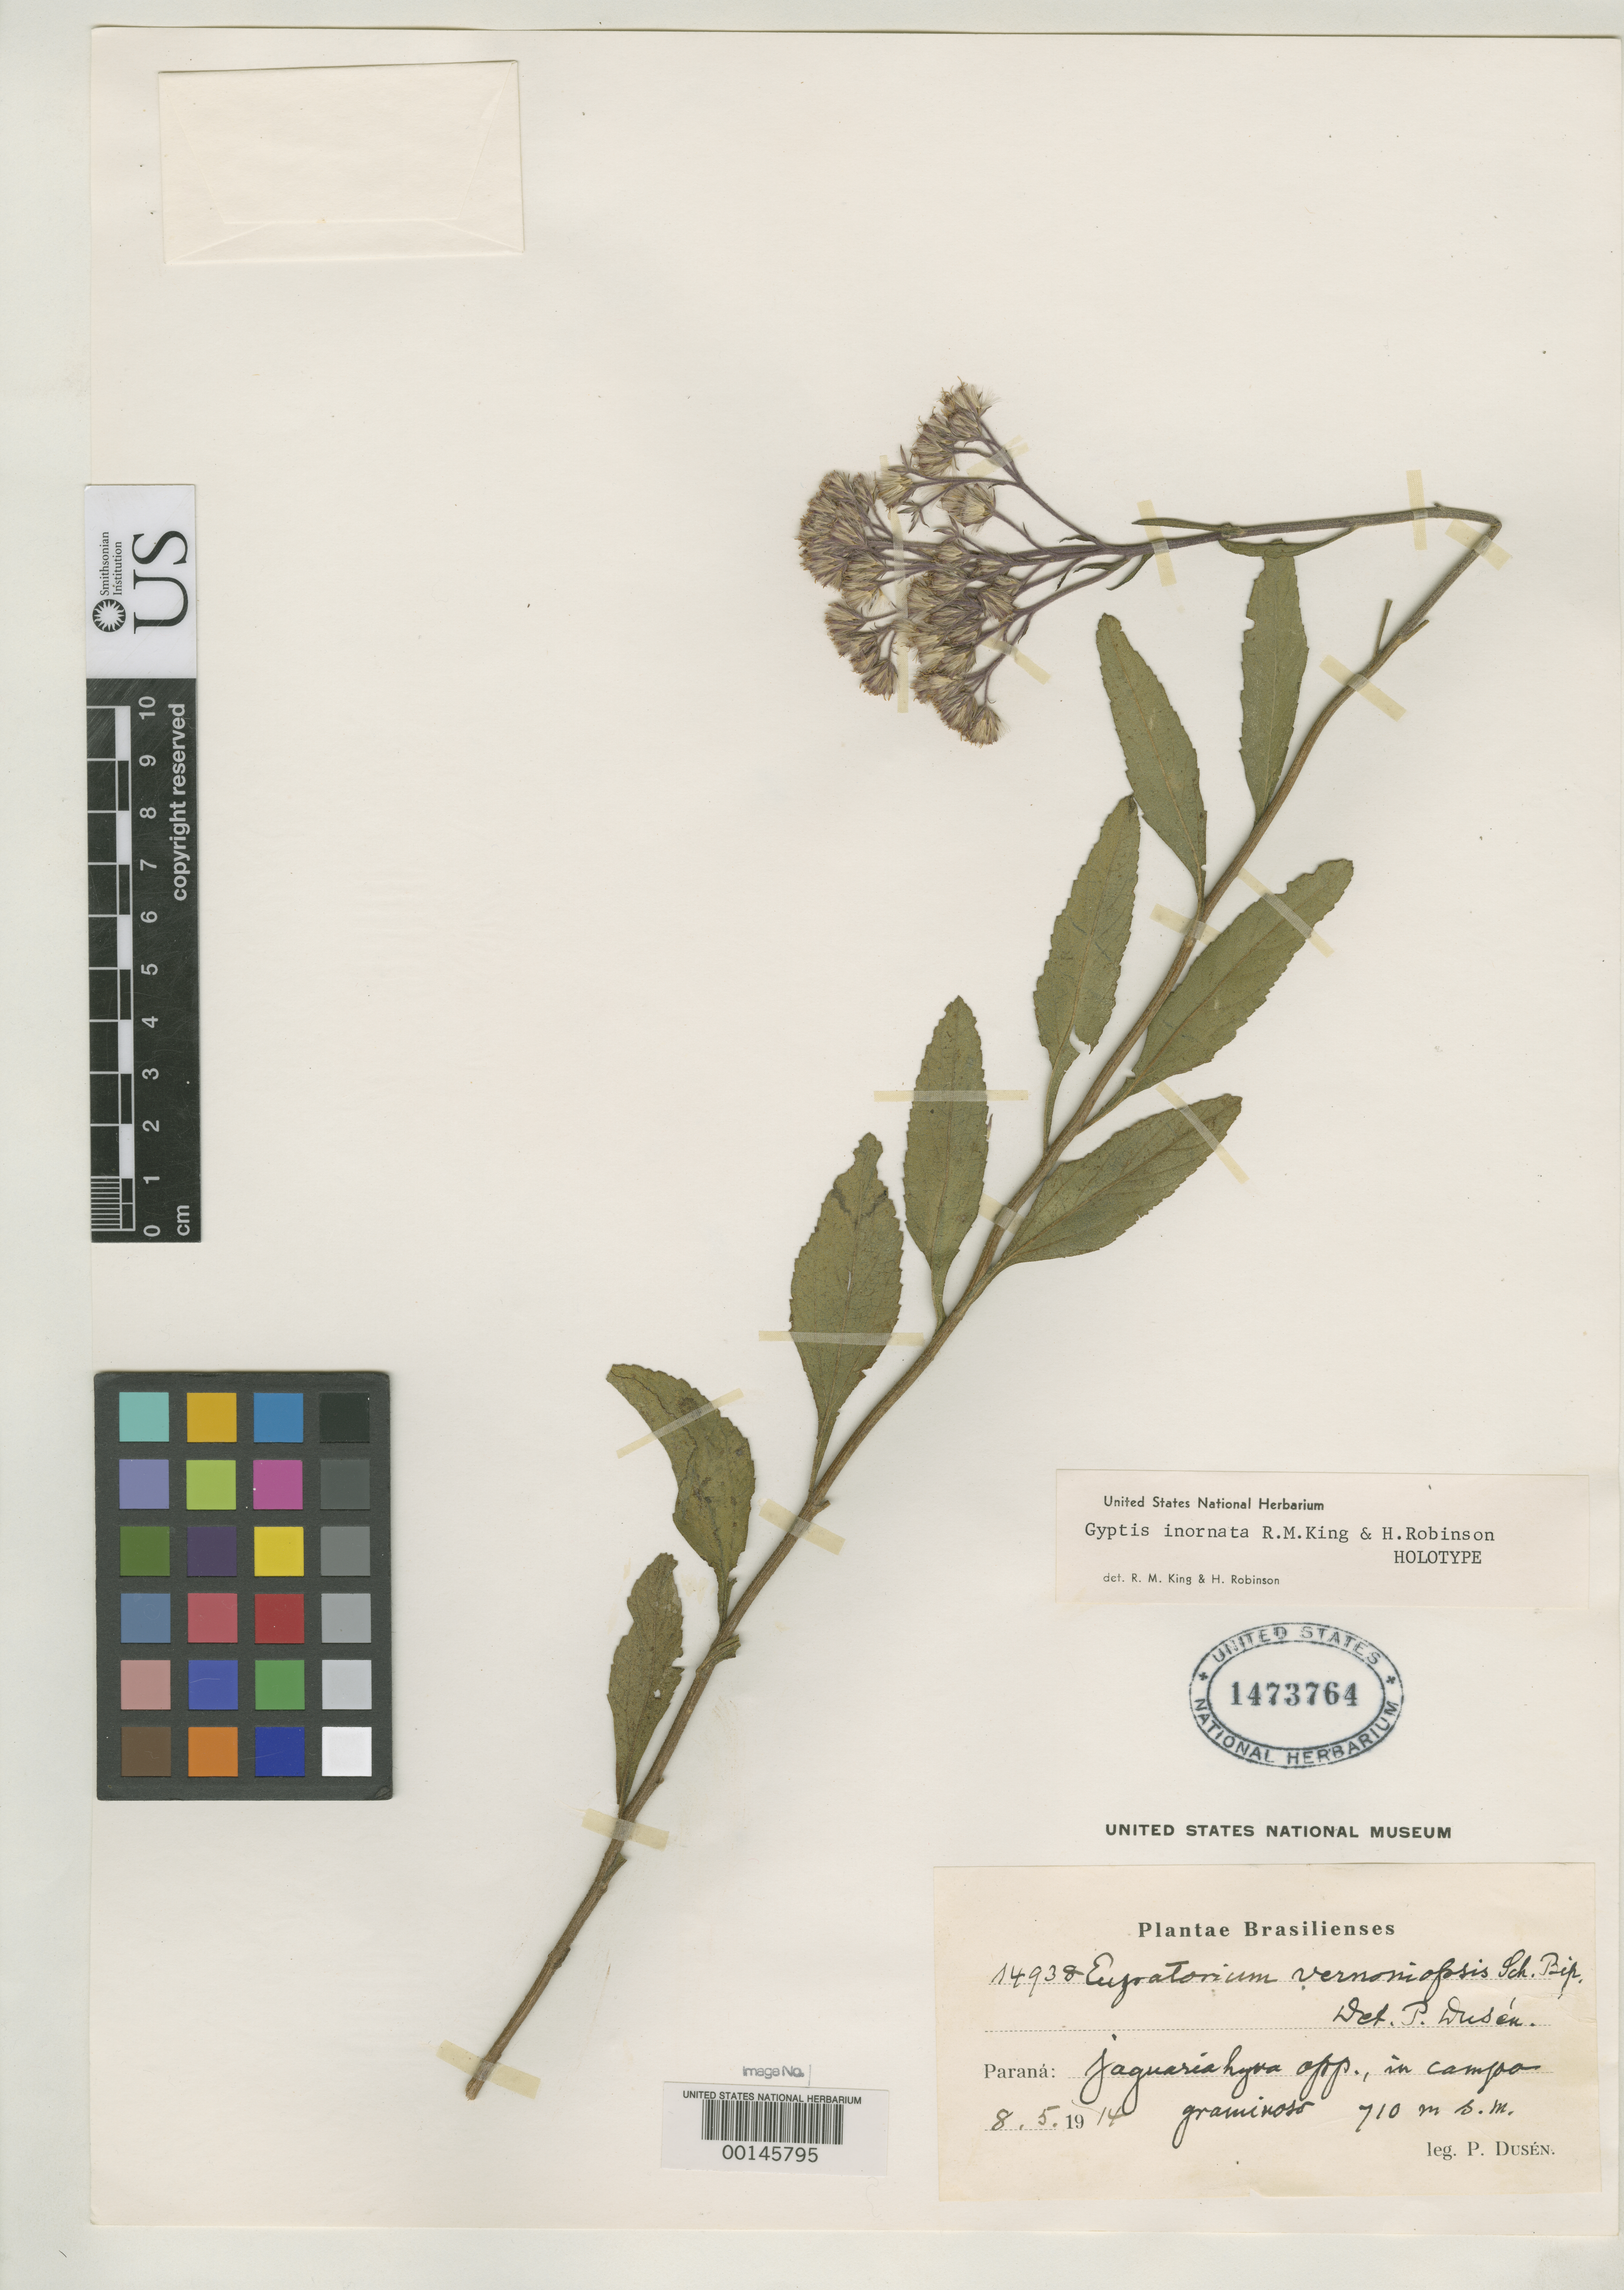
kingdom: Plantae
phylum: Tracheophyta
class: Magnoliopsida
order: Asterales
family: Asteraceae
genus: Gyptis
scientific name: Gyptis inornata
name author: R.M. King & H. Rob.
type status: Holotype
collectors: P. Dusén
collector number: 14938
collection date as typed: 08 May 1914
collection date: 1914-05-08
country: Brazil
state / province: Paraná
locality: Jaguariahyva.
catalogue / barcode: US 1473764